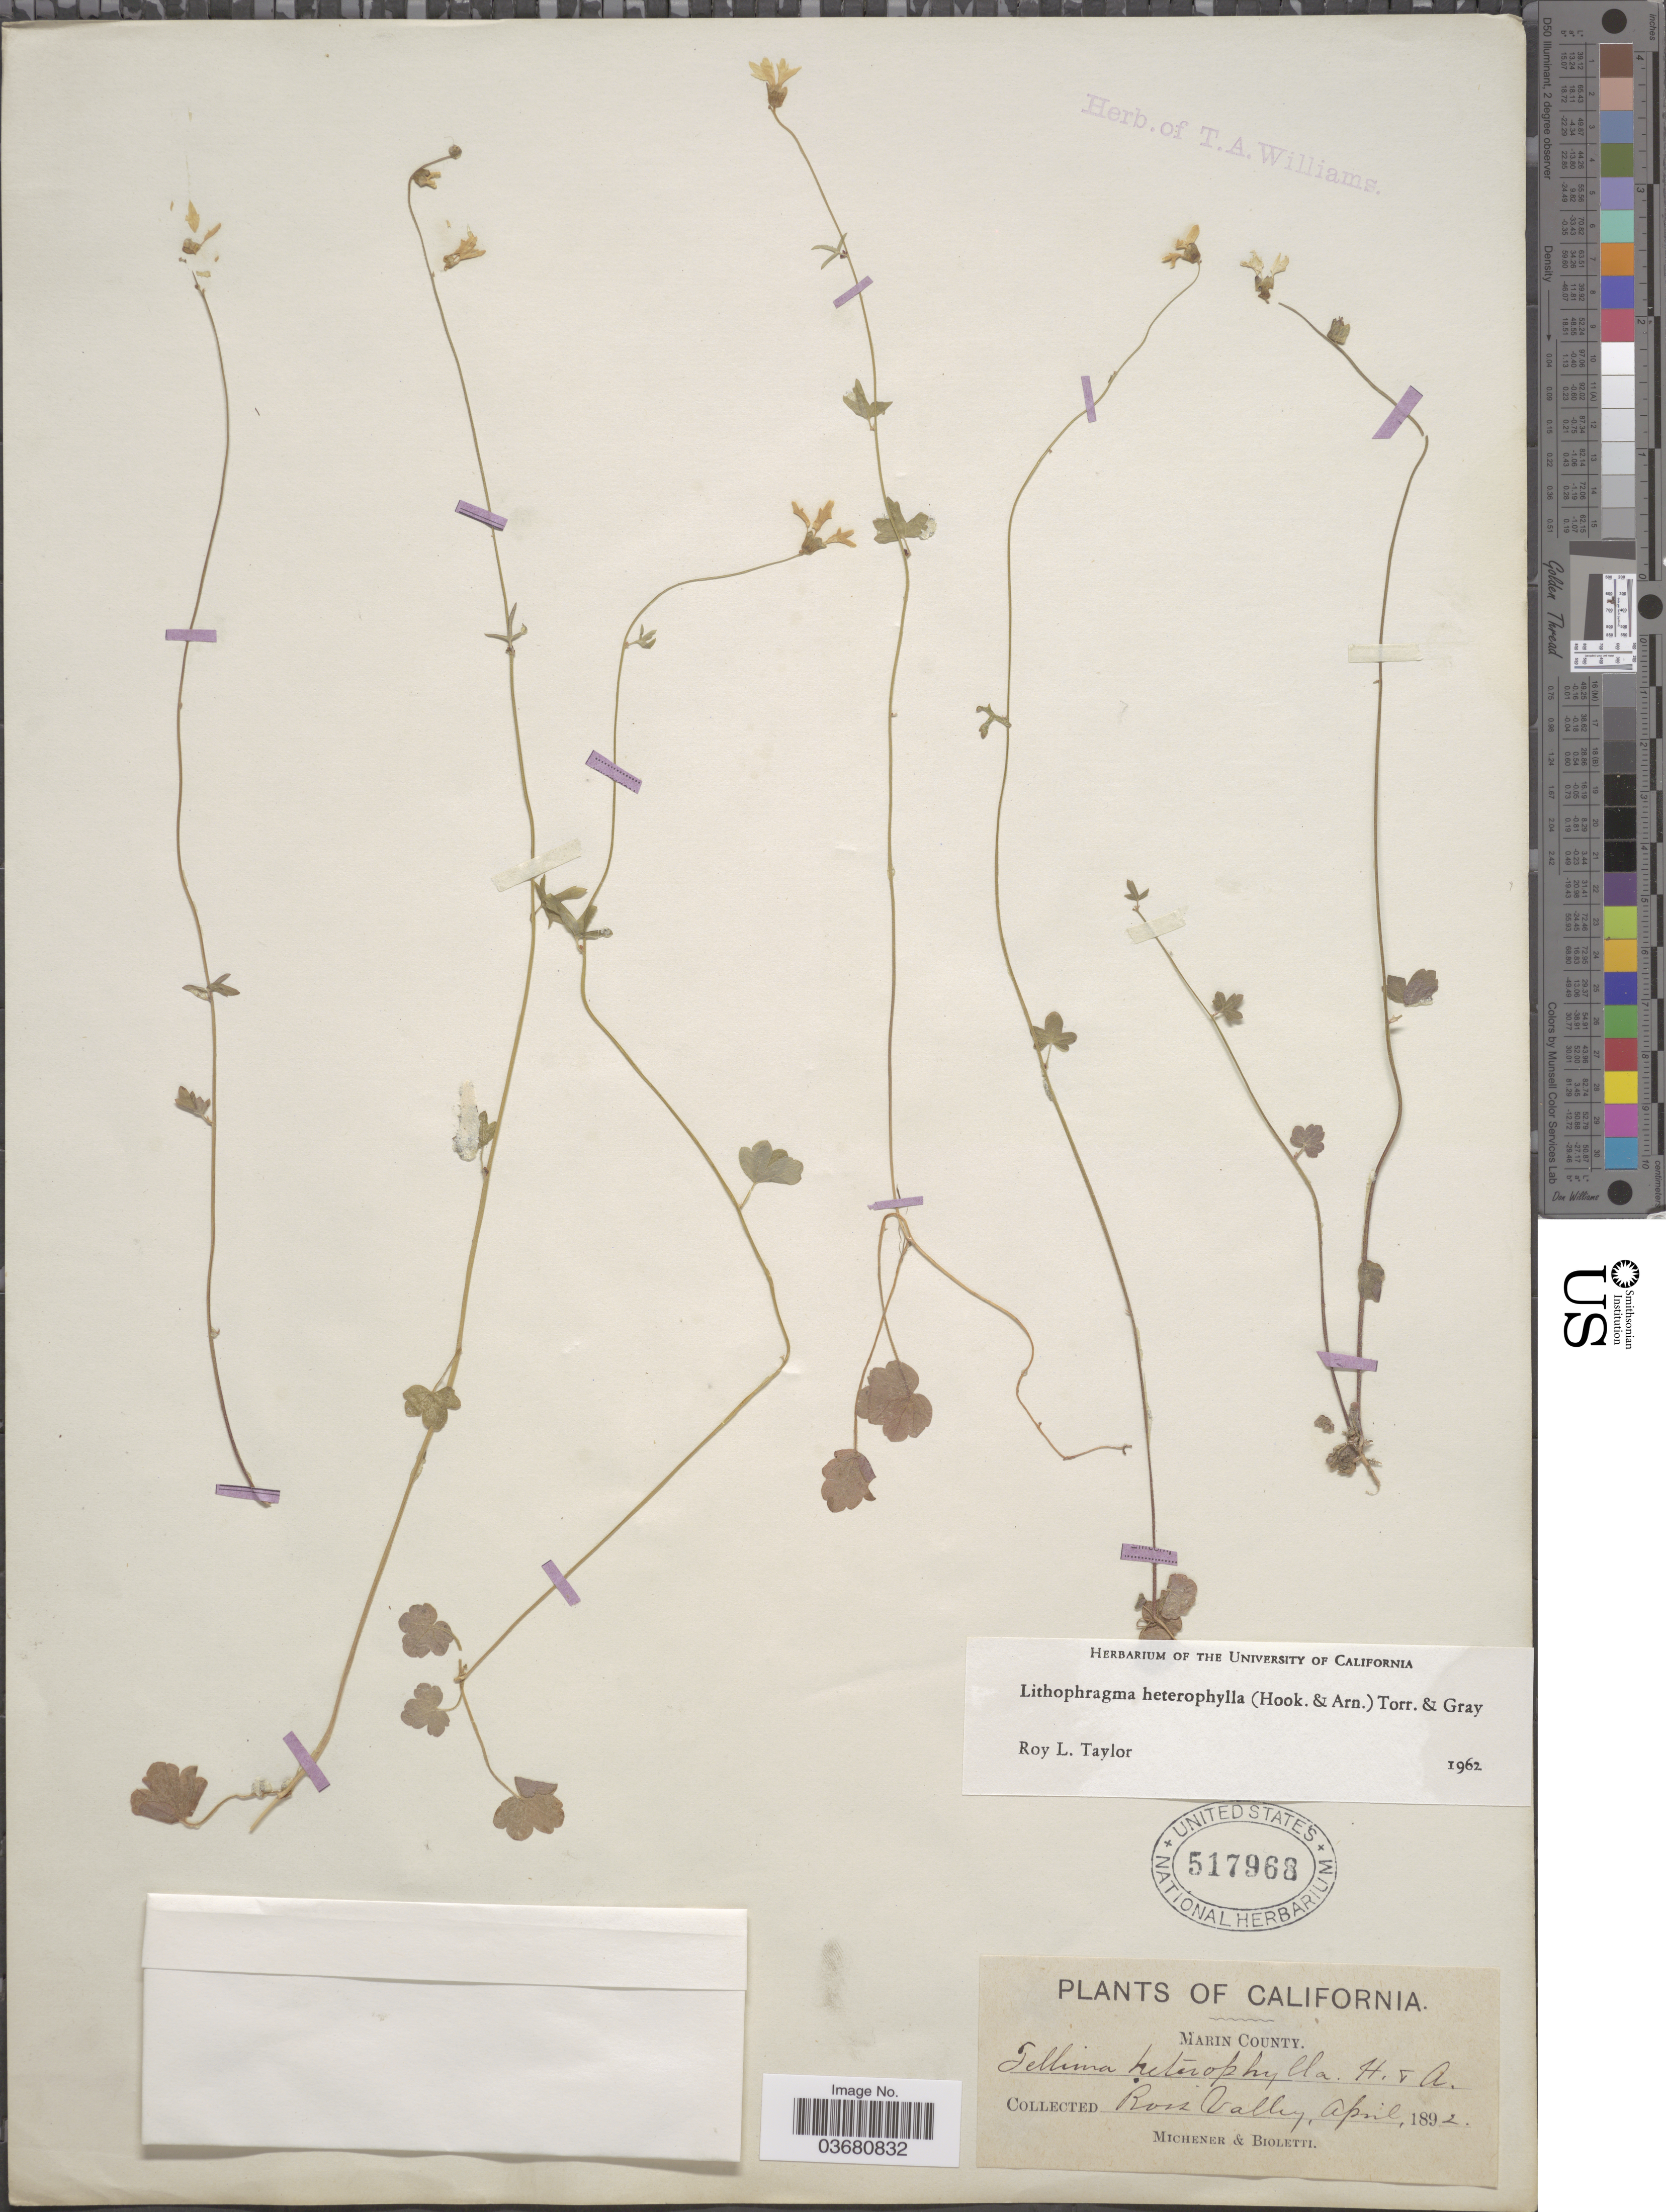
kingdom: Plantae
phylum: Tracheophyta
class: Magnoliopsida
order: Saxifragales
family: Saxifragaceae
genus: Lithophragma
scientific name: Lithophragma heterophyllum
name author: (Hook. & Arn.) Hook. & Arn.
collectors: -. Michener & -- Bioletti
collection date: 1892-04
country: United States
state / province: California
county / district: Marin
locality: Marin County. Ross Valley.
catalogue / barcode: US 517968